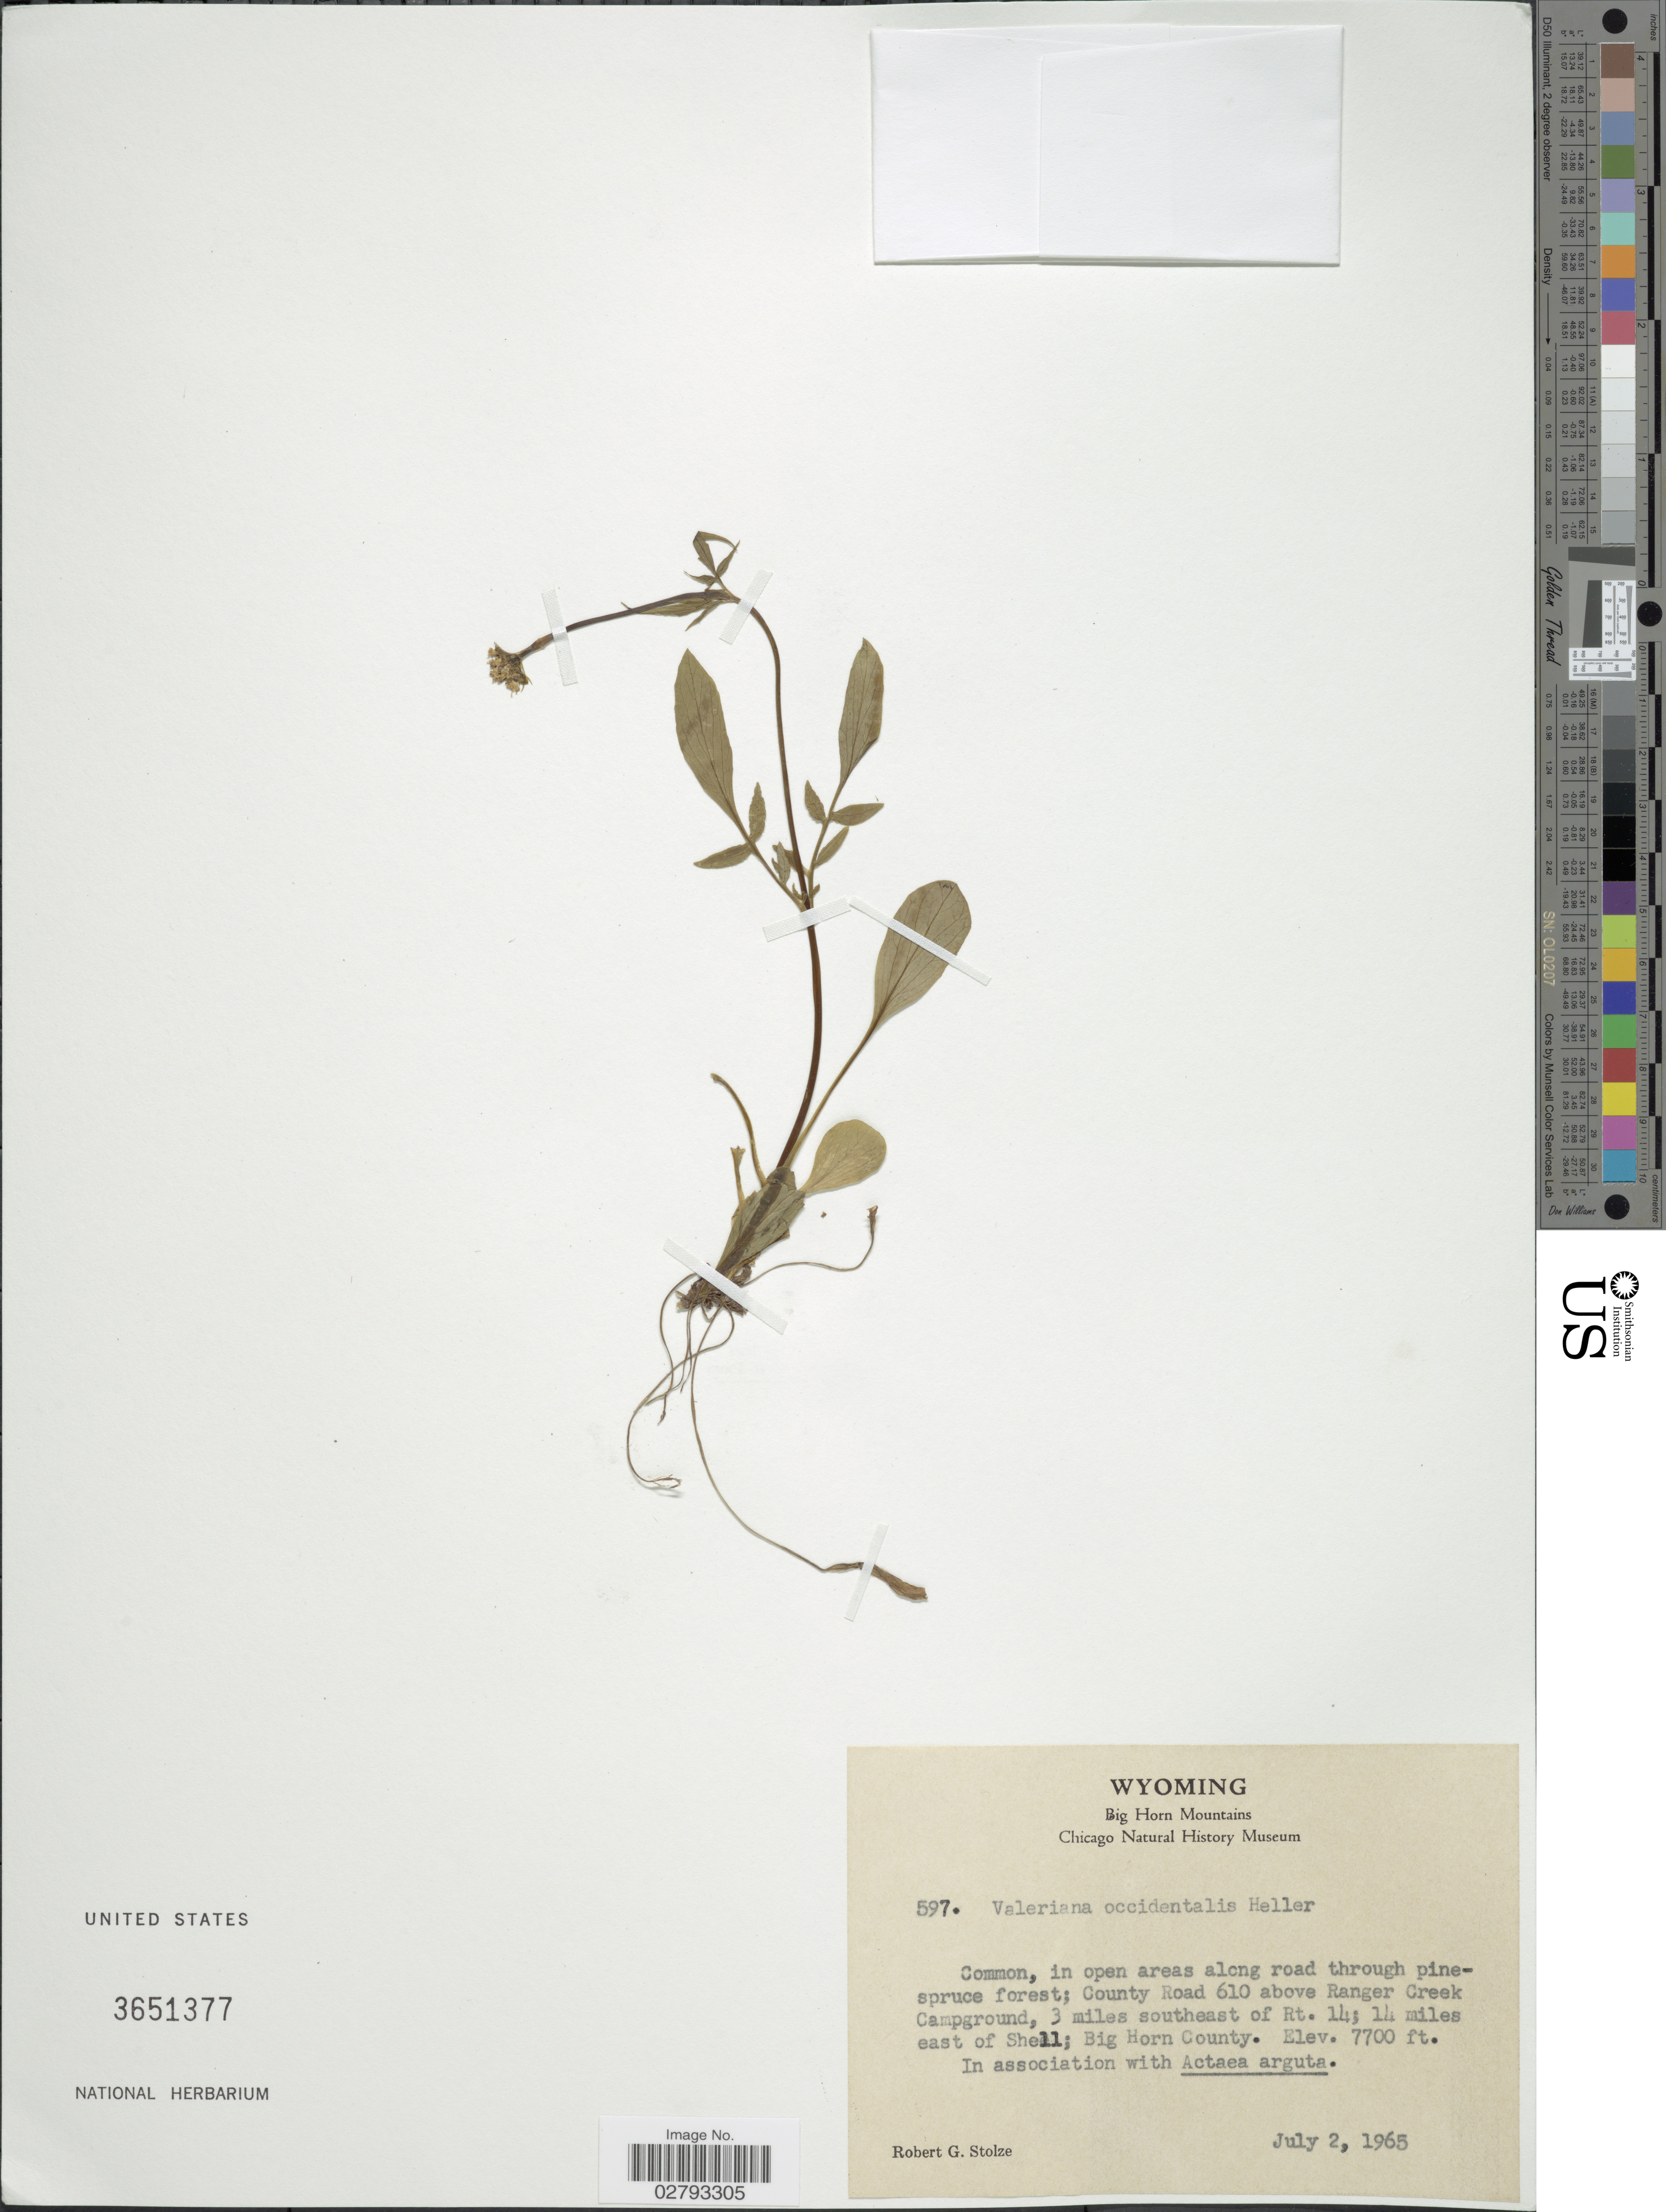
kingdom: Plantae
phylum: Tracheophyta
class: Magnoliopsida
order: Dipsacales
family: Caprifoliaceae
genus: Valeriana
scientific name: Valeriana occidentalis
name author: A. Heller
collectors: R. G. Stolze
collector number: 597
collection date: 1965-07-02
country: United States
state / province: Wyoming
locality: Big Horn Mountains, County Road 610 above Ranger Creek Campground, 3 miles southeast of Rt. 14; 14 miles east of Shell; Big Horn County.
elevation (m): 2347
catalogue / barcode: US 3651377